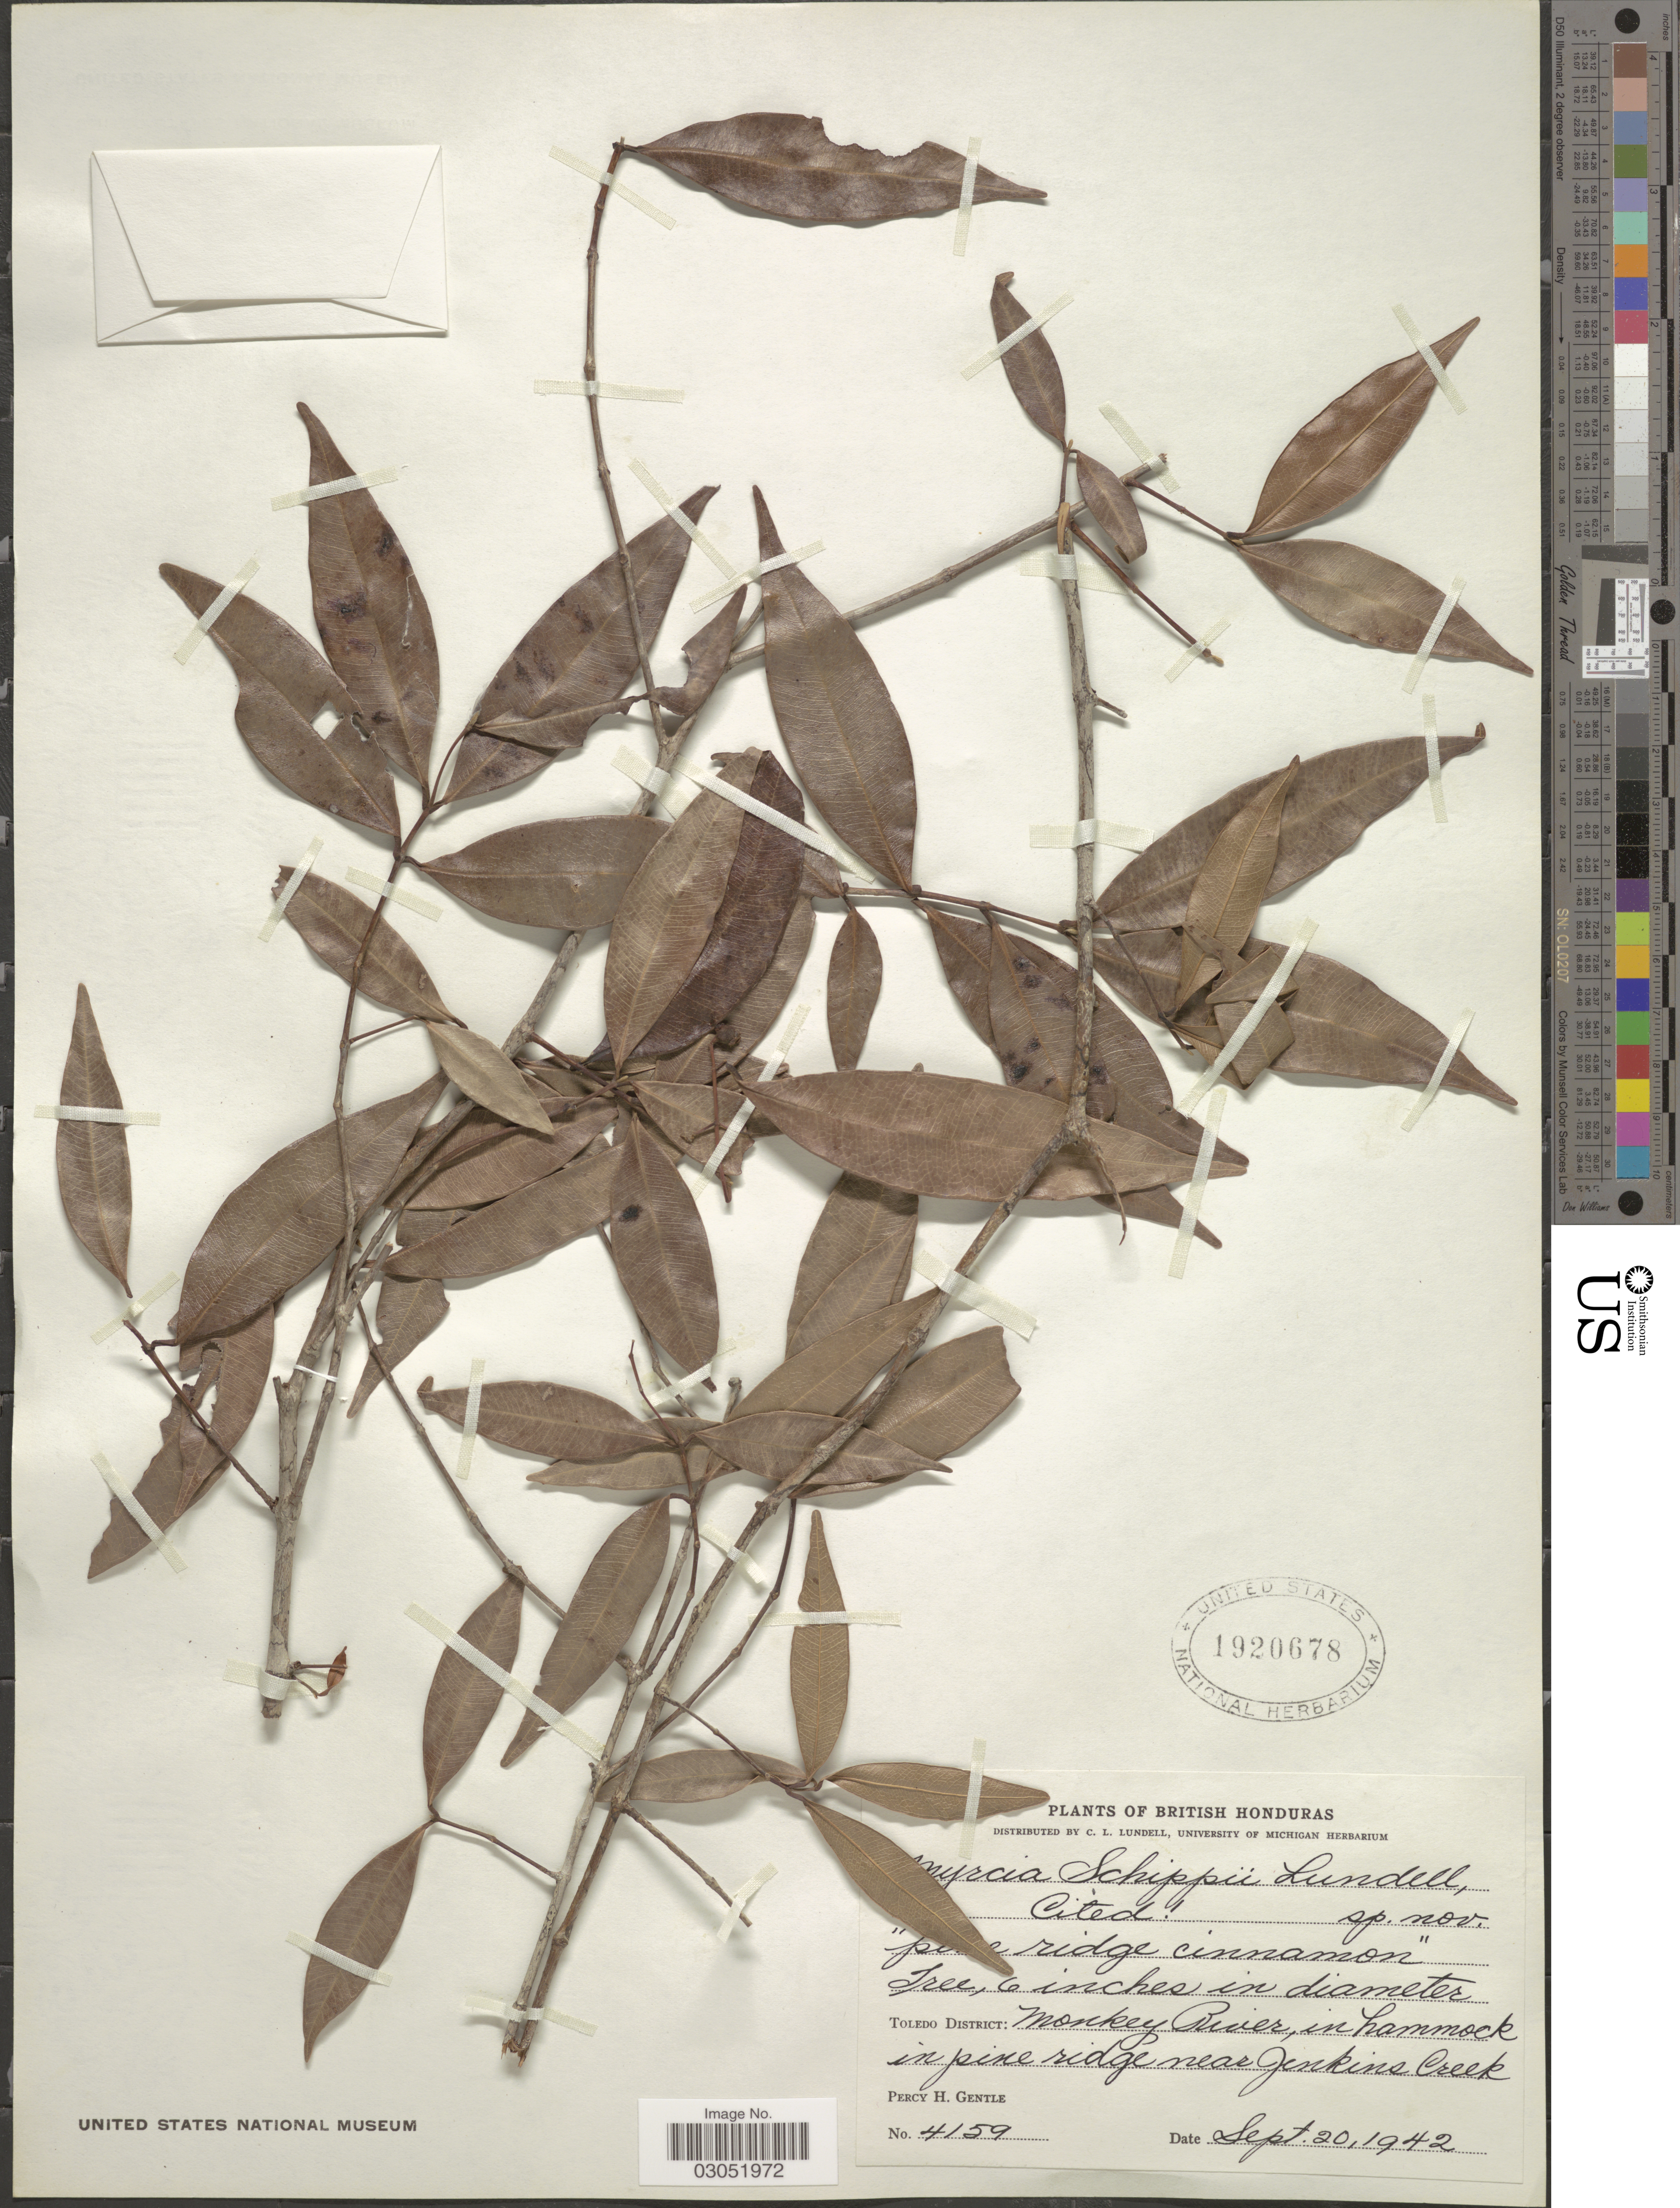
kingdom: Plantae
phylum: Tracheophyta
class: Magnoliopsida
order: Myrtales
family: Myrtaceae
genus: Myrcia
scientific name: Myrcia splendens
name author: (Sw.) DC.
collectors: P. H. Gentle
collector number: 4159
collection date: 1942-09-20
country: Belize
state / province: Toledo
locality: British Honduras. Toledo District: Monkey River, in hammock in pine ridge near Jenkins Creek.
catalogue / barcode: US 1920678